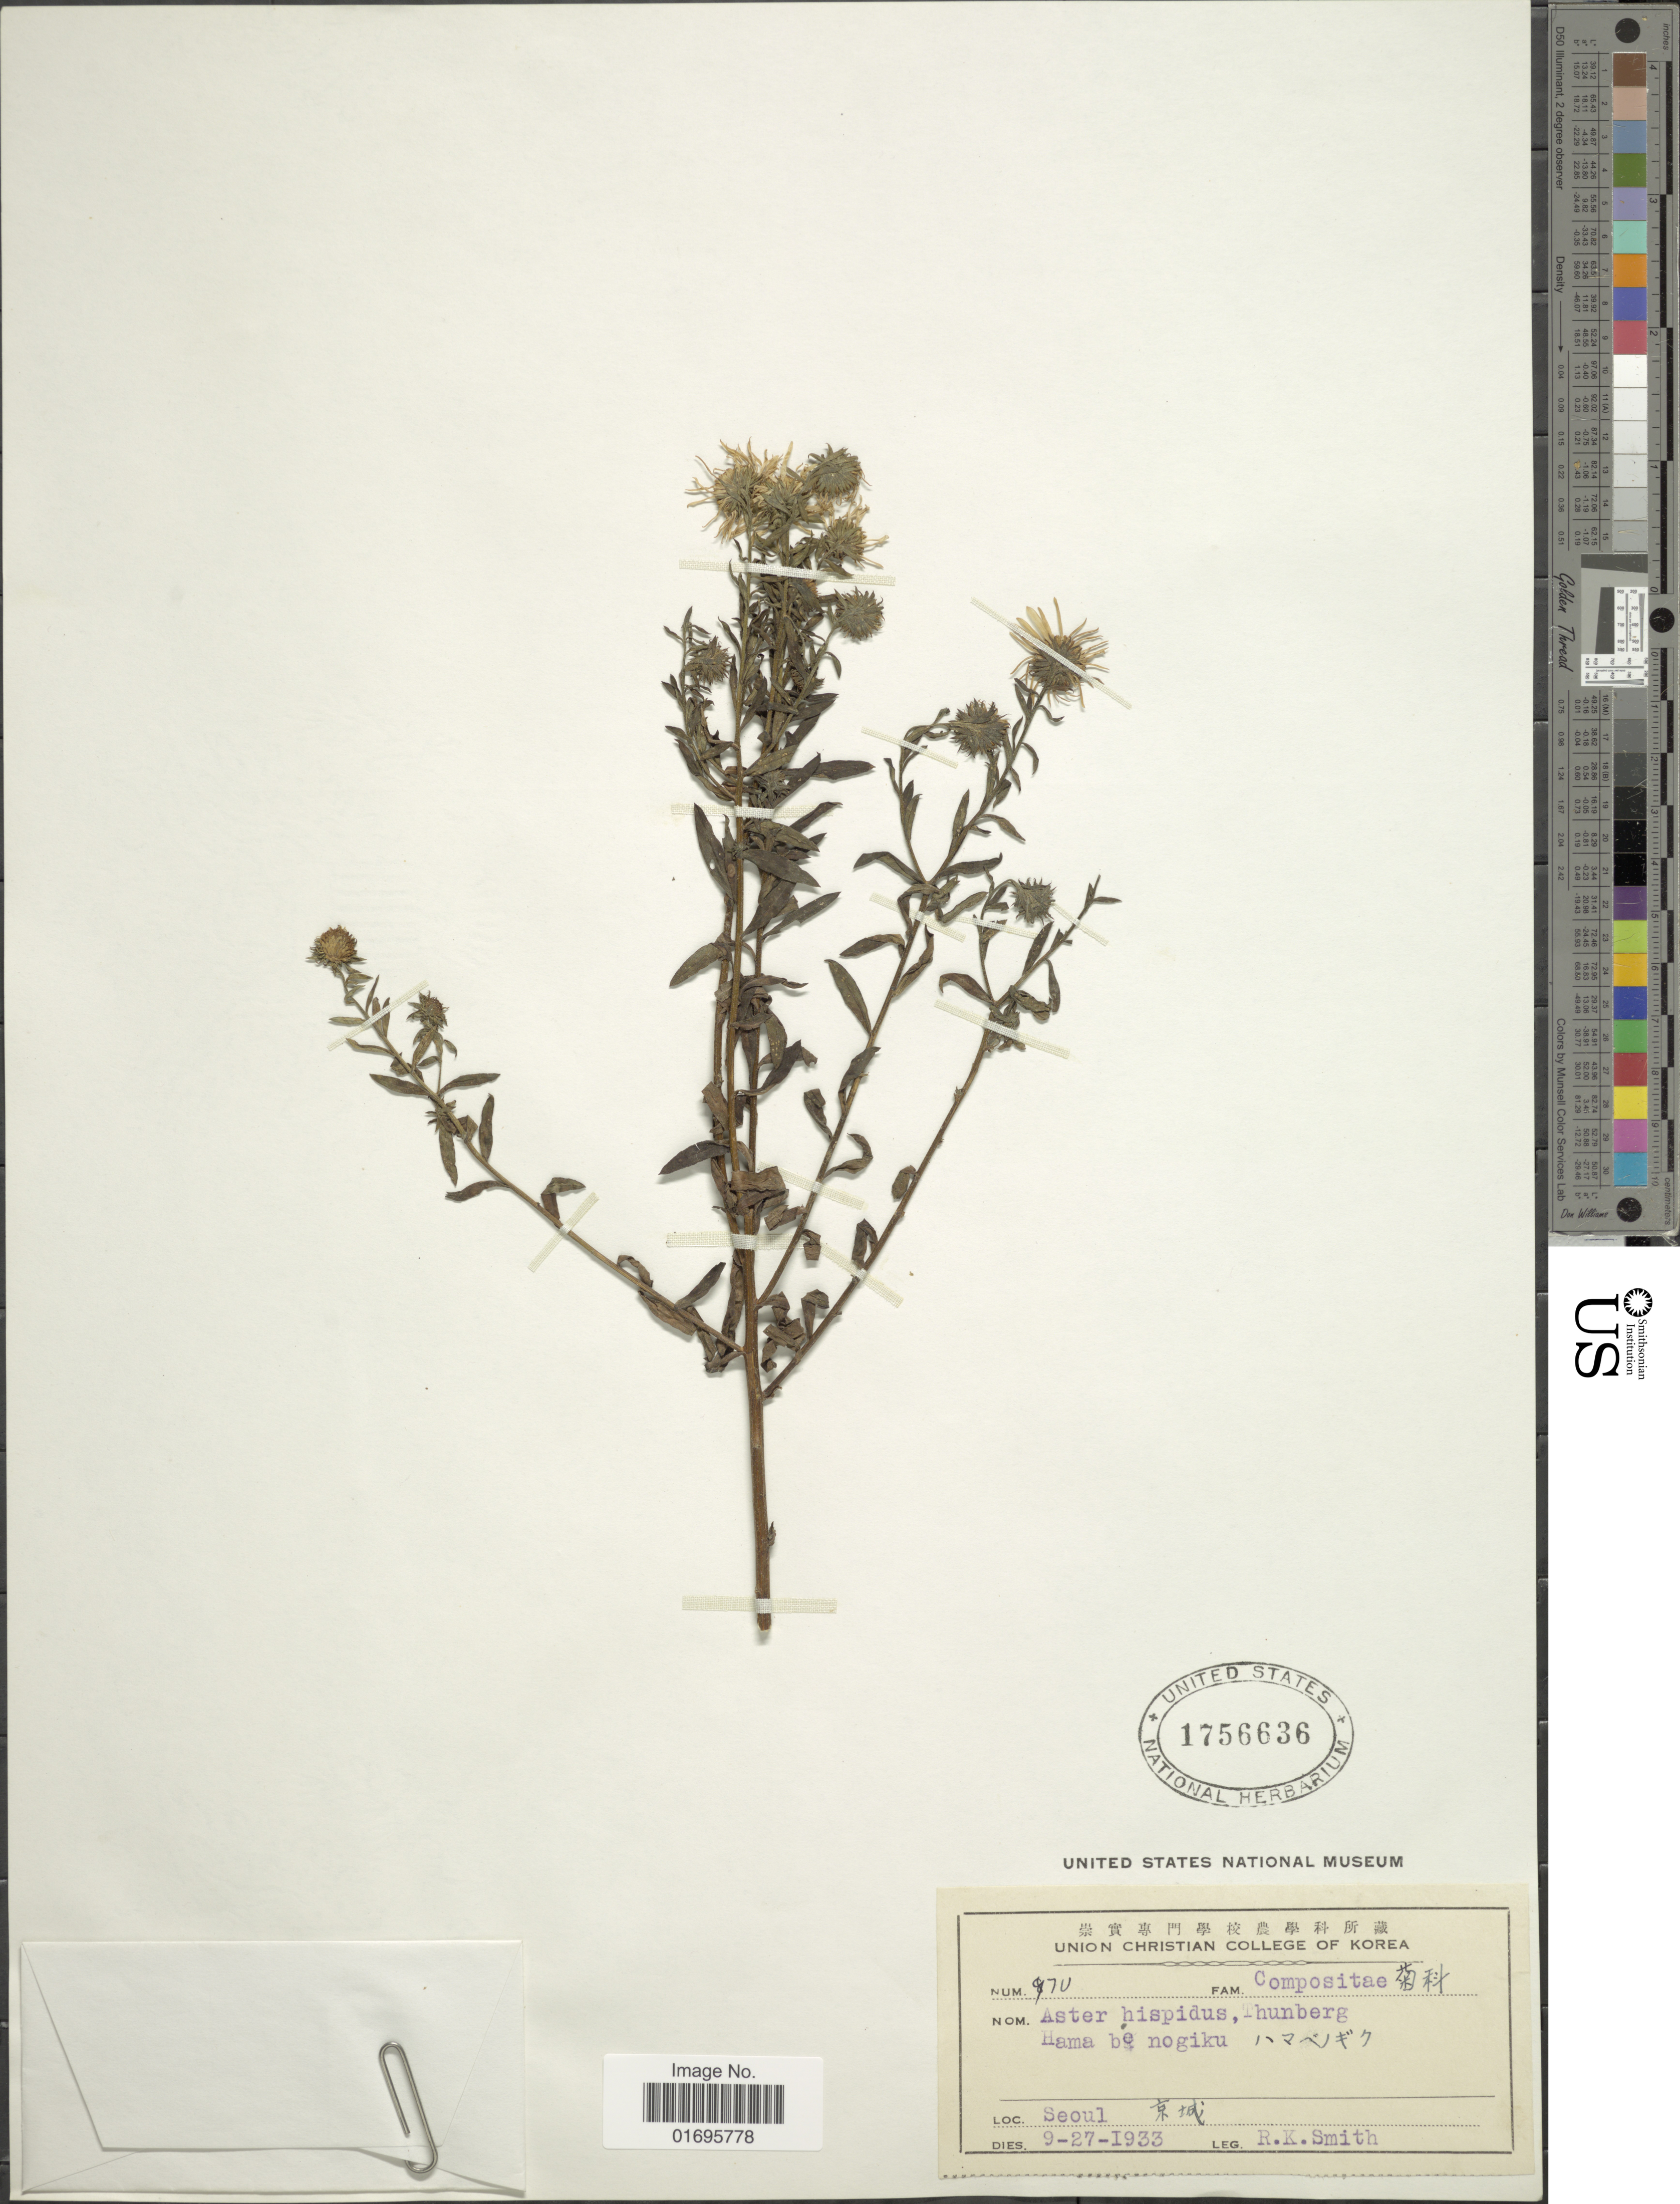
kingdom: Plantae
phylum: Tracheophyta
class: Magnoliopsida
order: Asterales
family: Asteraceae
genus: Heteropappus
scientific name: Heteropappus hispidus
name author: (Thunb.) Less.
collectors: R. Smith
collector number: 970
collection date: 1933-09-27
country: South Korea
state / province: Seoul Special City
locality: Seoul, X.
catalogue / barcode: US 1756636